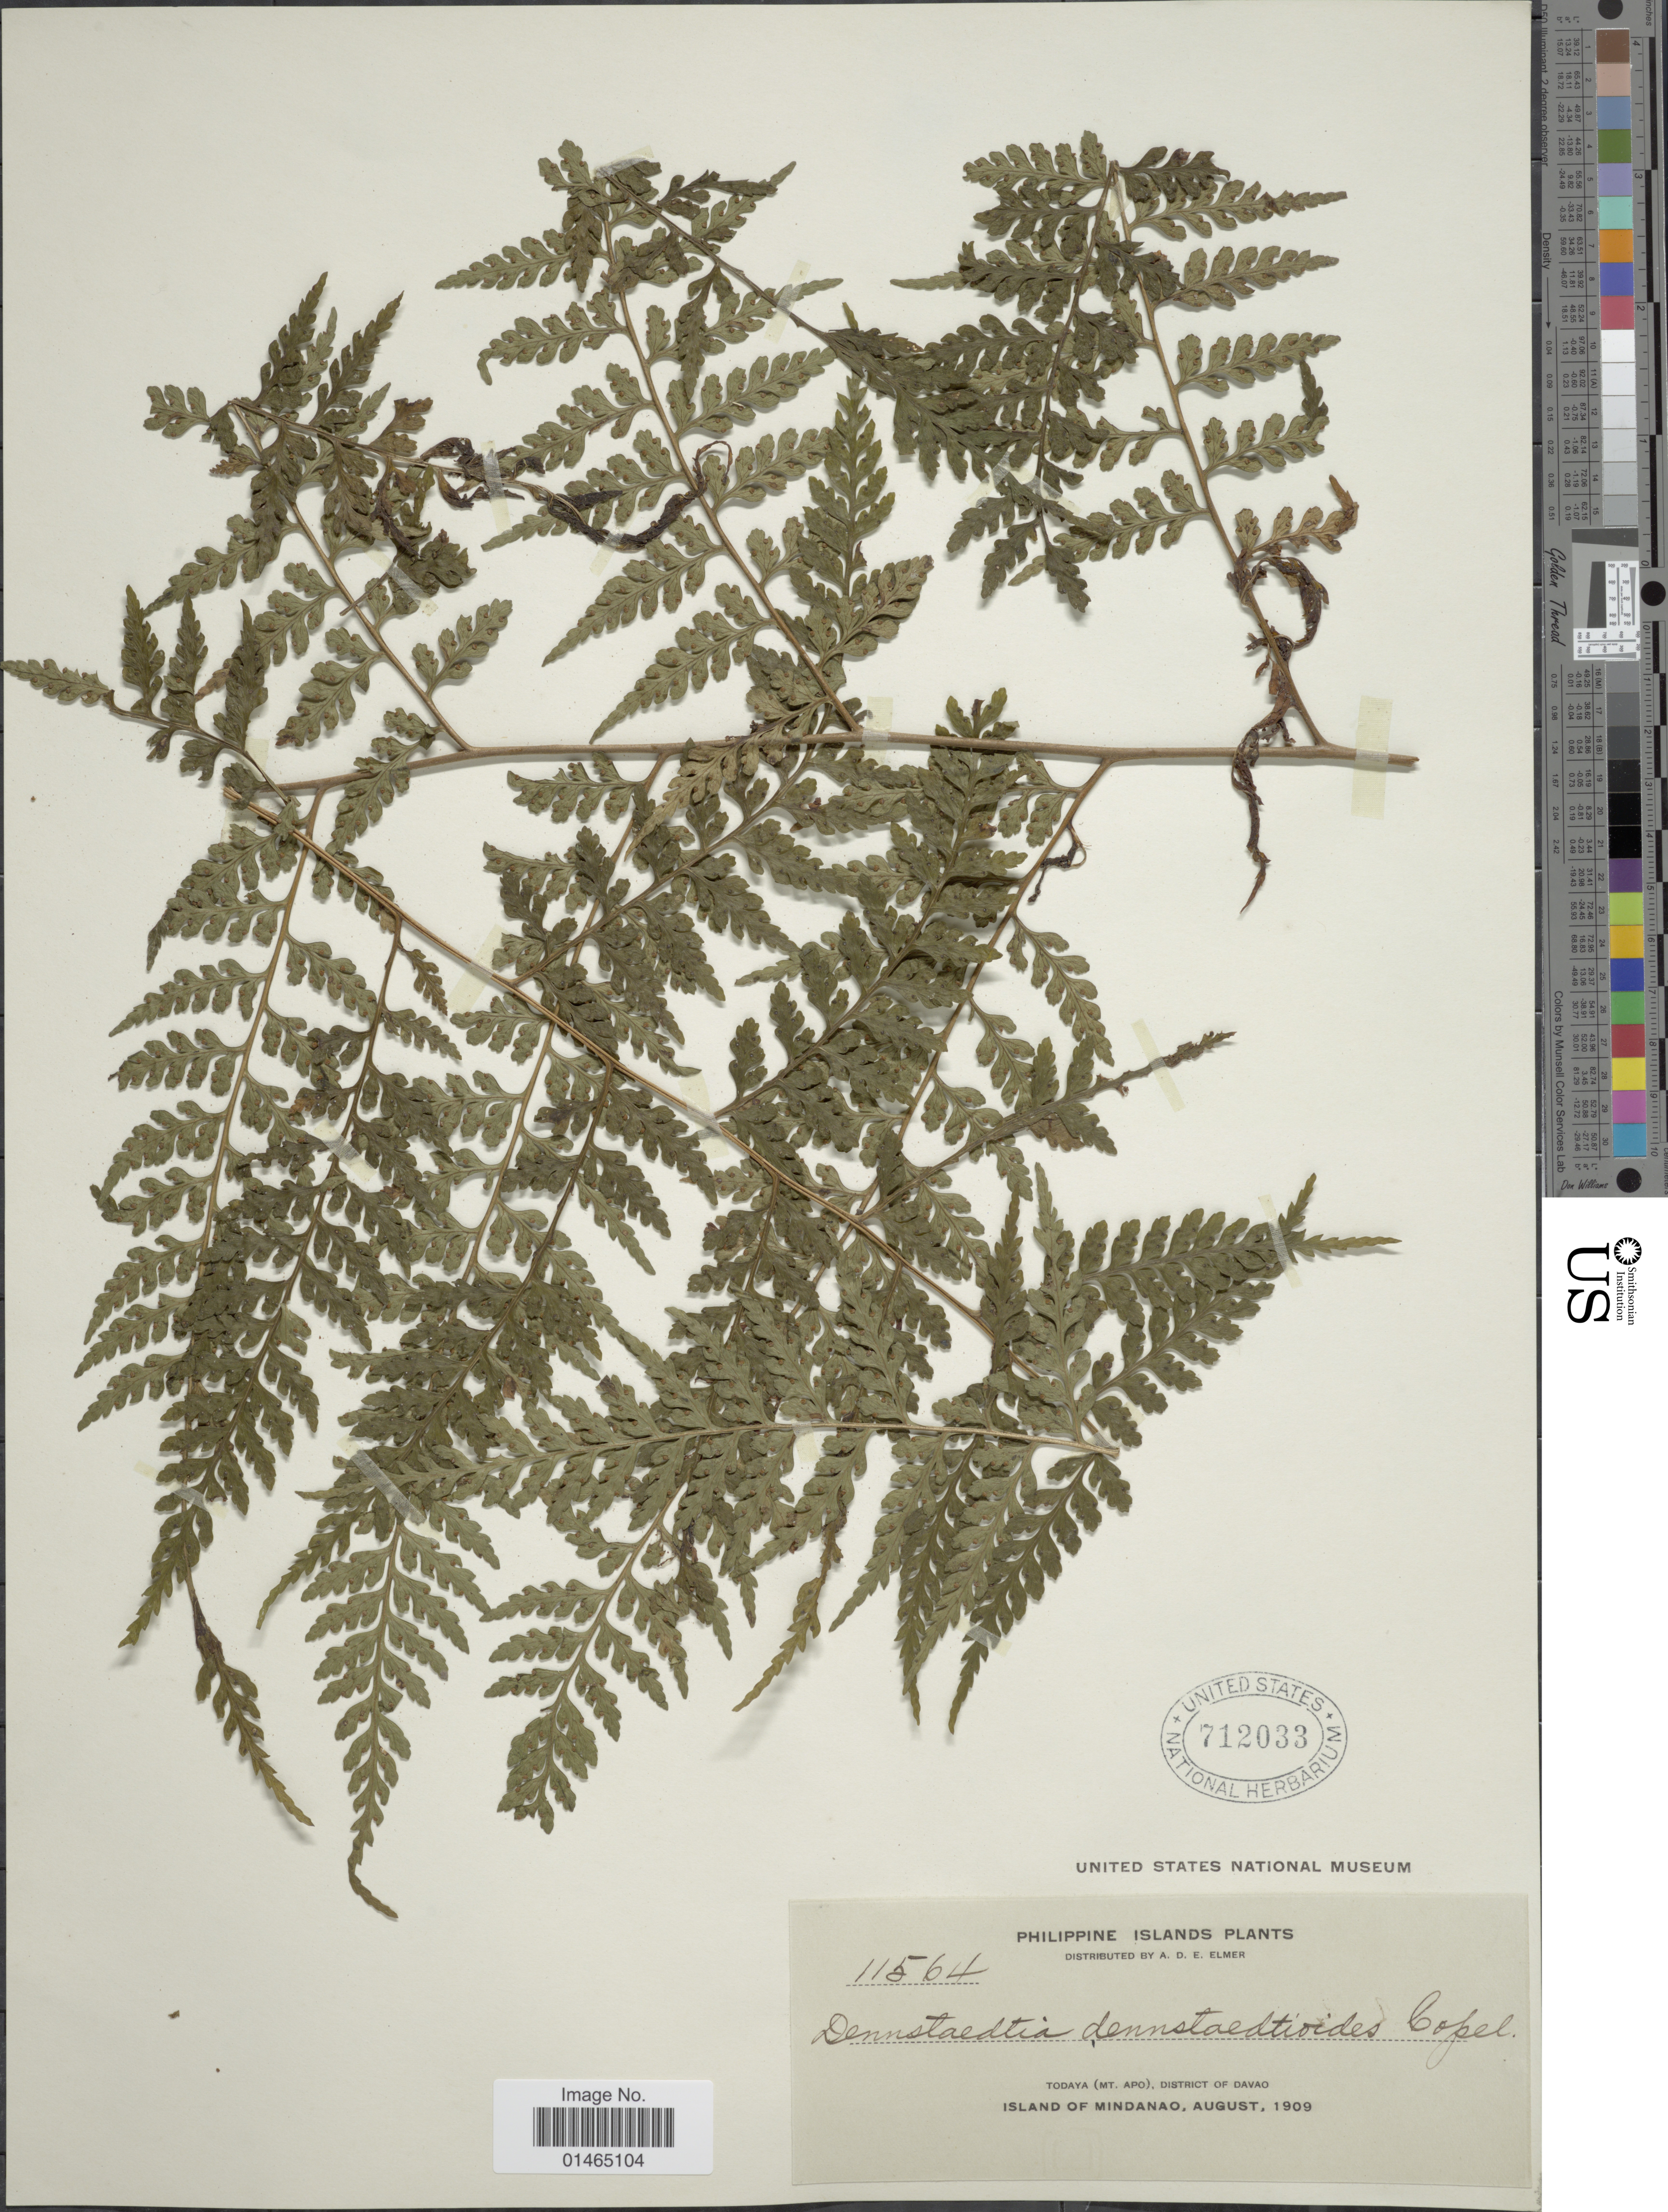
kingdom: Plantae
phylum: Tracheophyta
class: Polypodiopsida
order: Polypodiales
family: Dennstaedtiaceae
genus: Dennstaedtia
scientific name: Dennstaedtia dennstaedtioides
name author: (Copel.) Copel.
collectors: A. D. E. Elmer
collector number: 11564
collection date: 1909-08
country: Philippines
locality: Todaya (Mt. Apo), District of Davao. Island of Mindanao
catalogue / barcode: US 712033